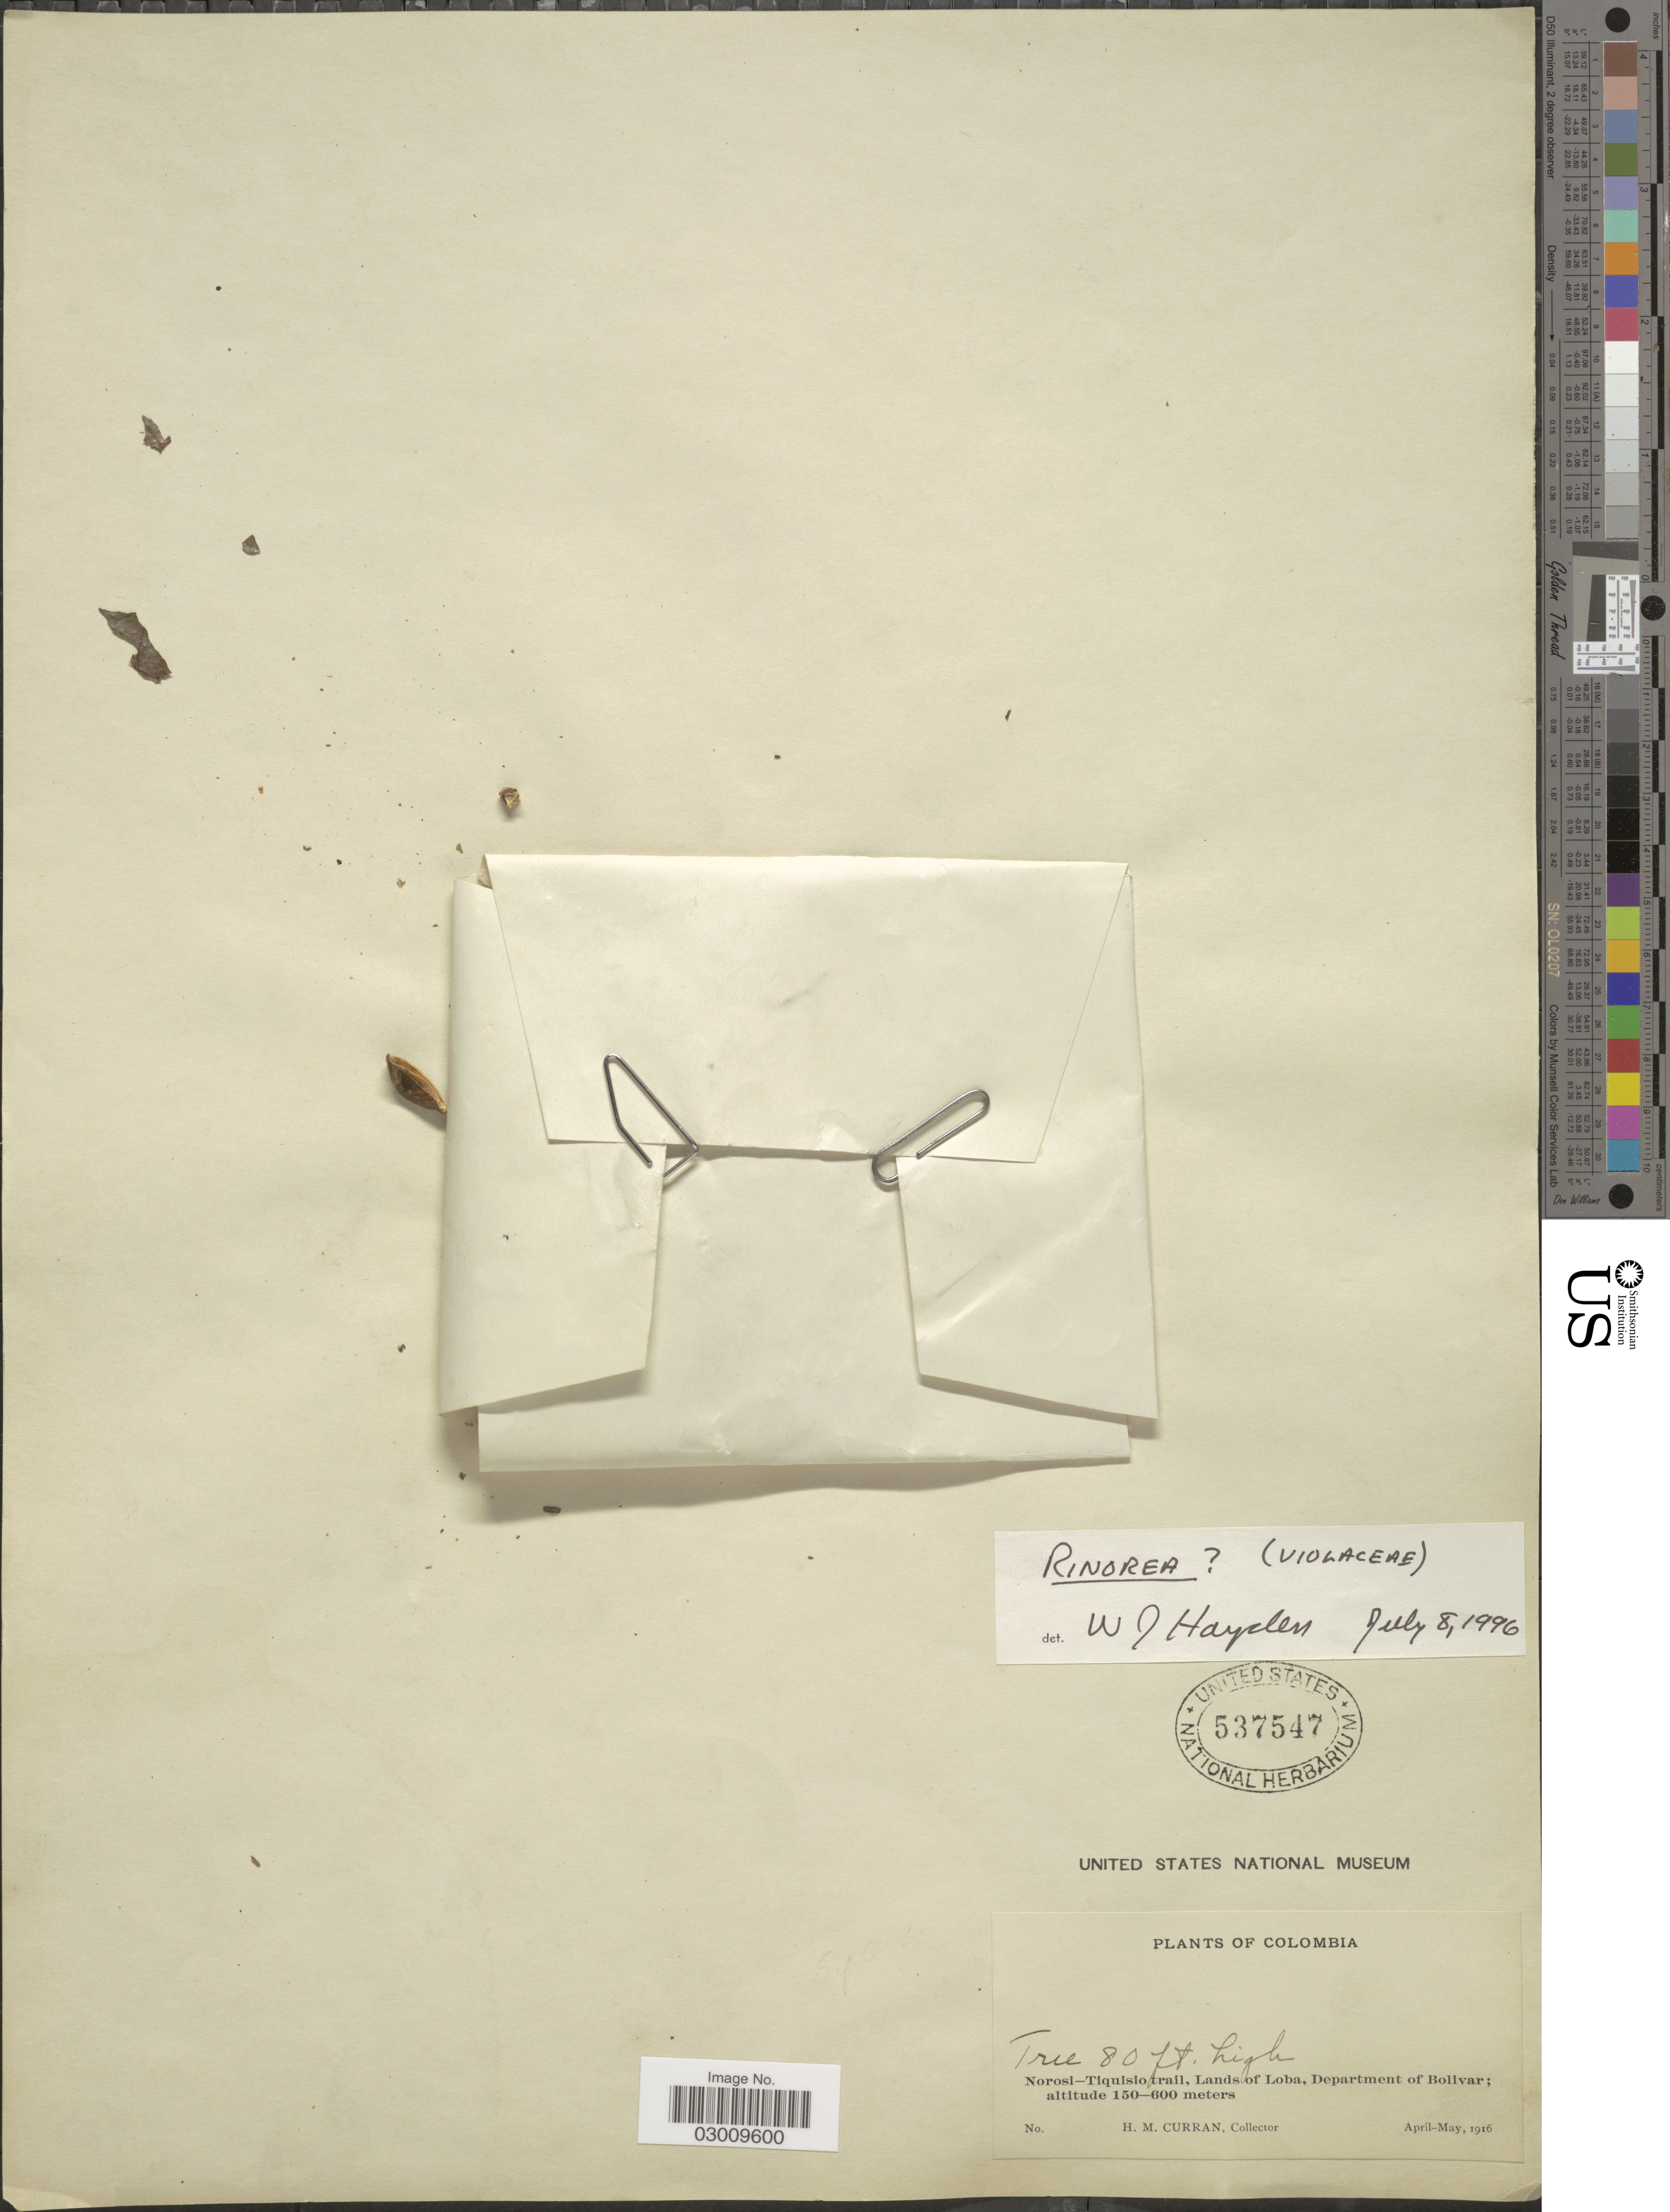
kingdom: Plantae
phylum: Tracheophyta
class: Magnoliopsida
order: Malpighiales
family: Violaceae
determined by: Hoyos-Gomez, S. E.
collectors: H. M. Curran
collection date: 1916-04/1916-05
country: Colombia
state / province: Bolívar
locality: Norosi-Tiquisio trail, Lands of Loba, Department of Bolivar.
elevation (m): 150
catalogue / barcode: US 537547